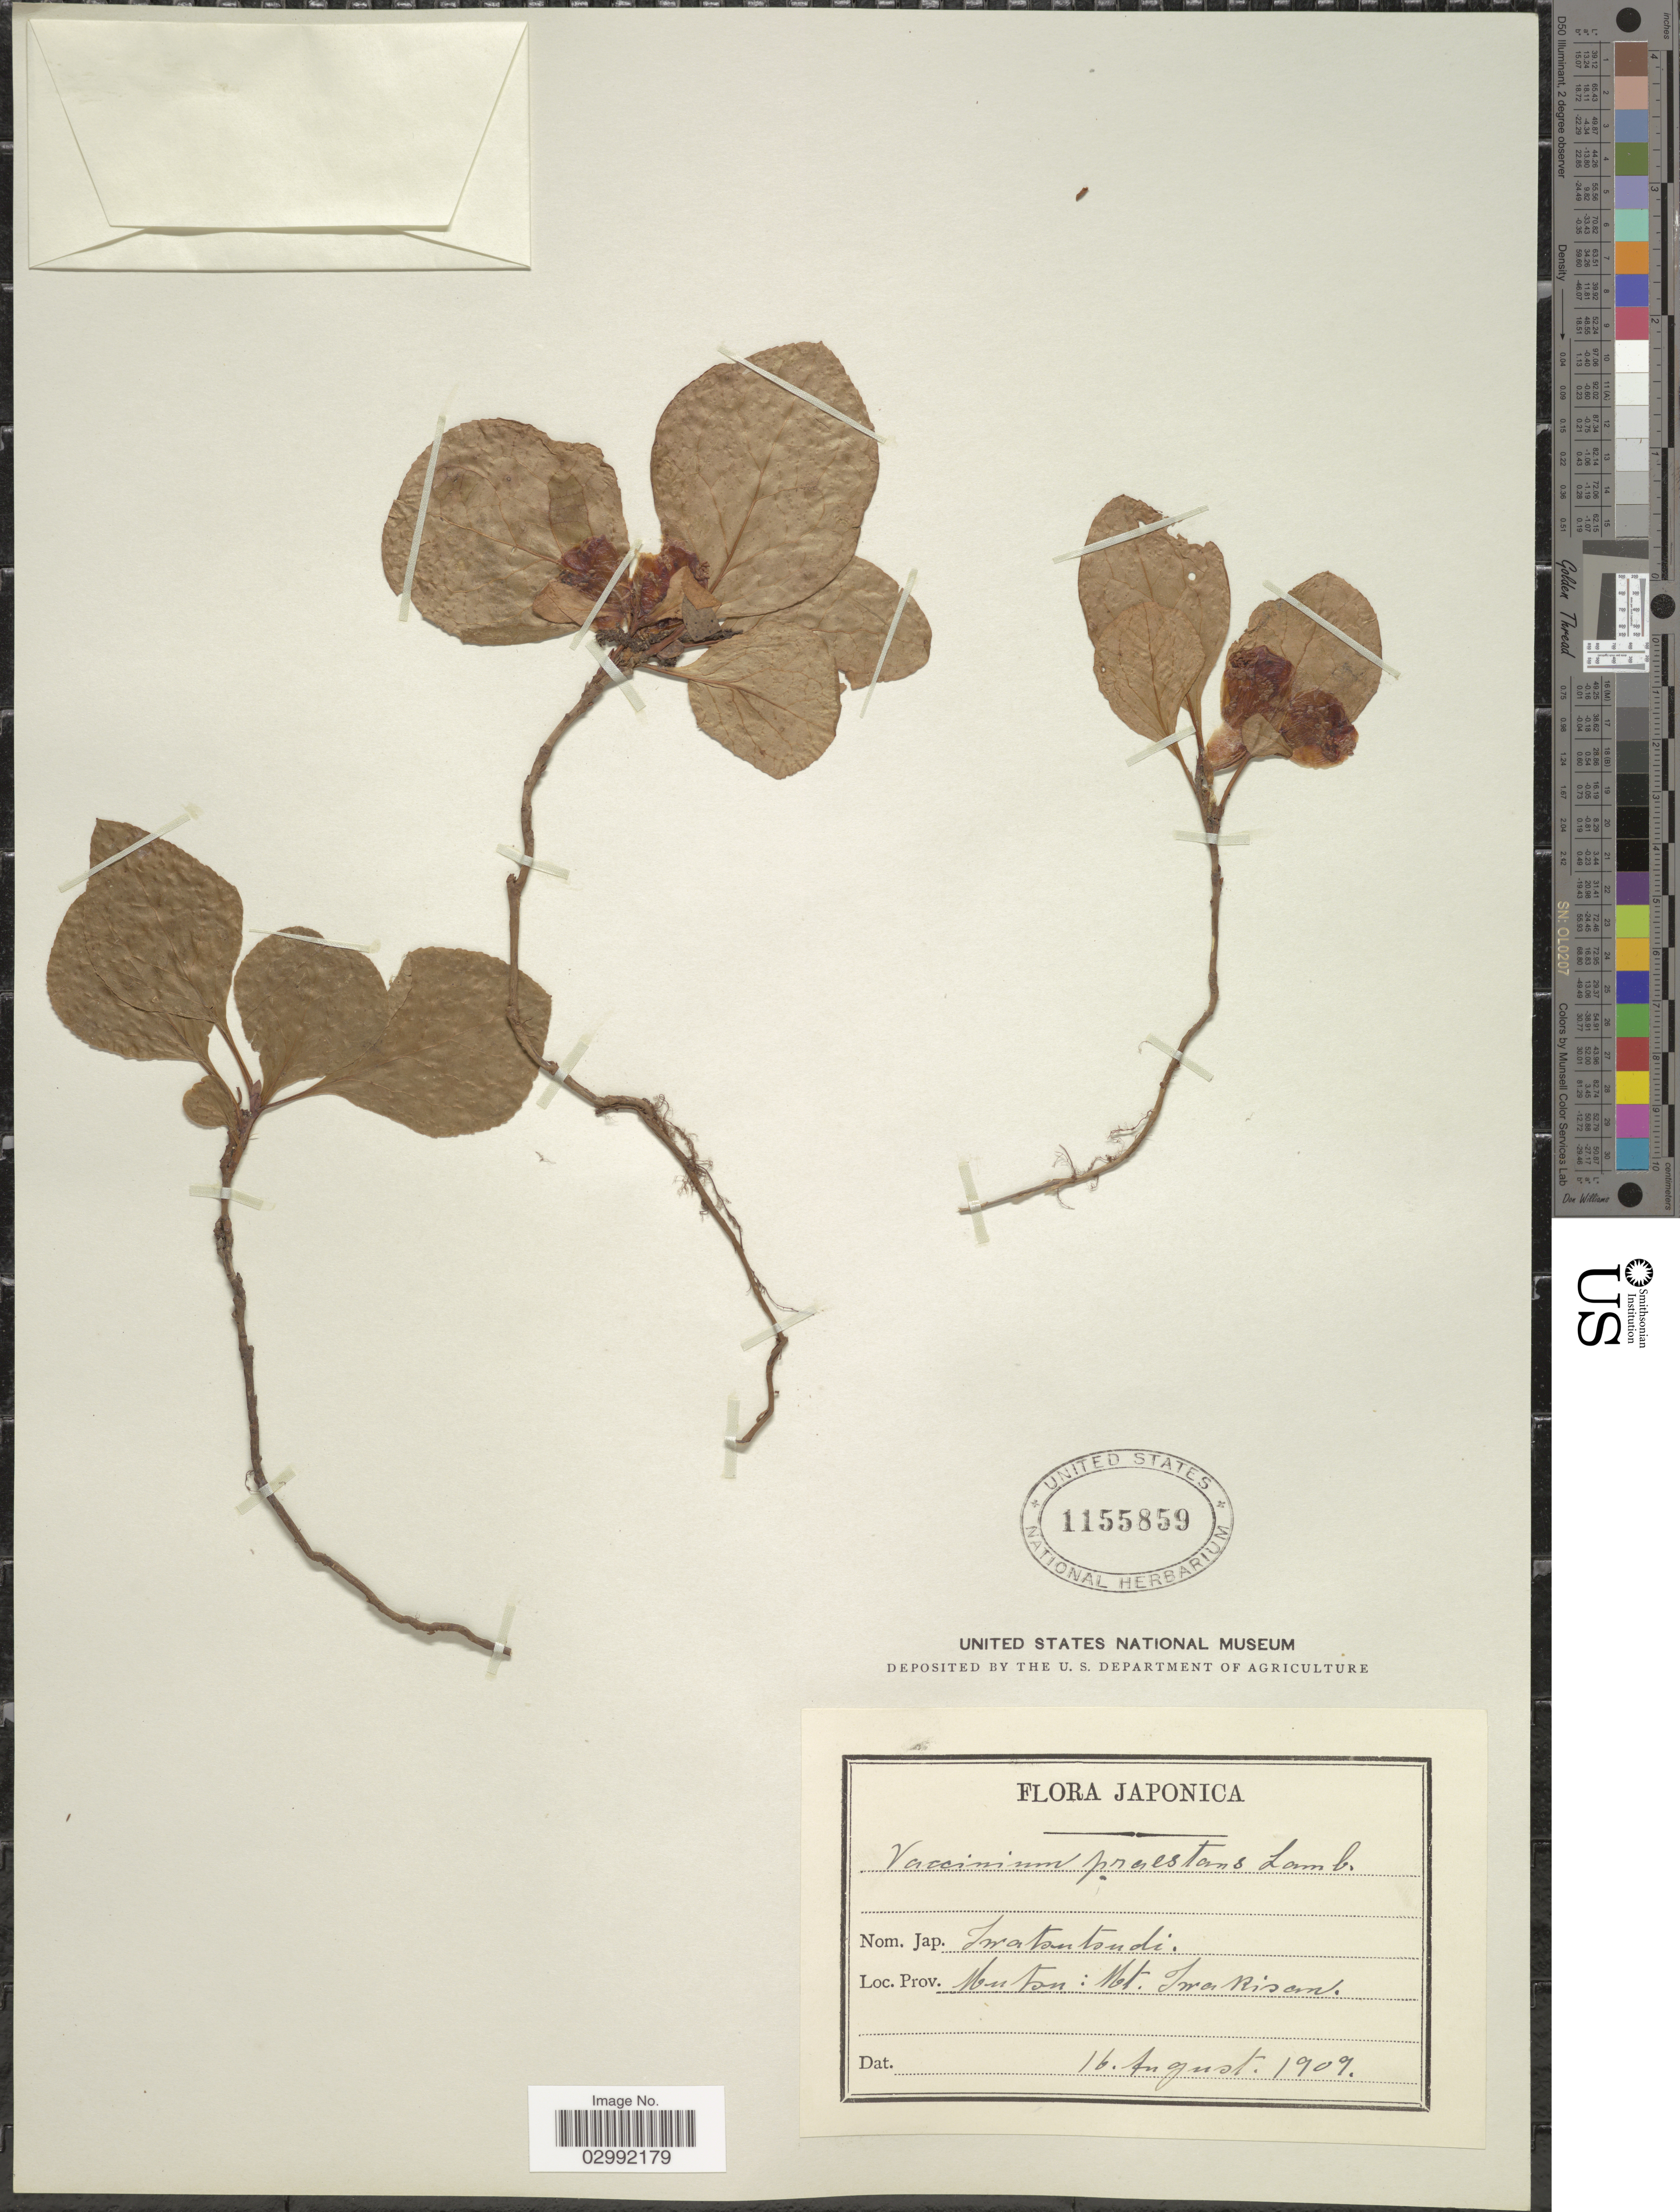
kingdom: Plantae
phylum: Tracheophyta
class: Magnoliopsida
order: Ericales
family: Ericaceae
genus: Vaccinium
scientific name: Vaccinium praestans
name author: Lamb.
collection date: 1909-08-16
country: Japan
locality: Japonica. Mutsu: Mt. Iwakisan.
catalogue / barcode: US 1155859